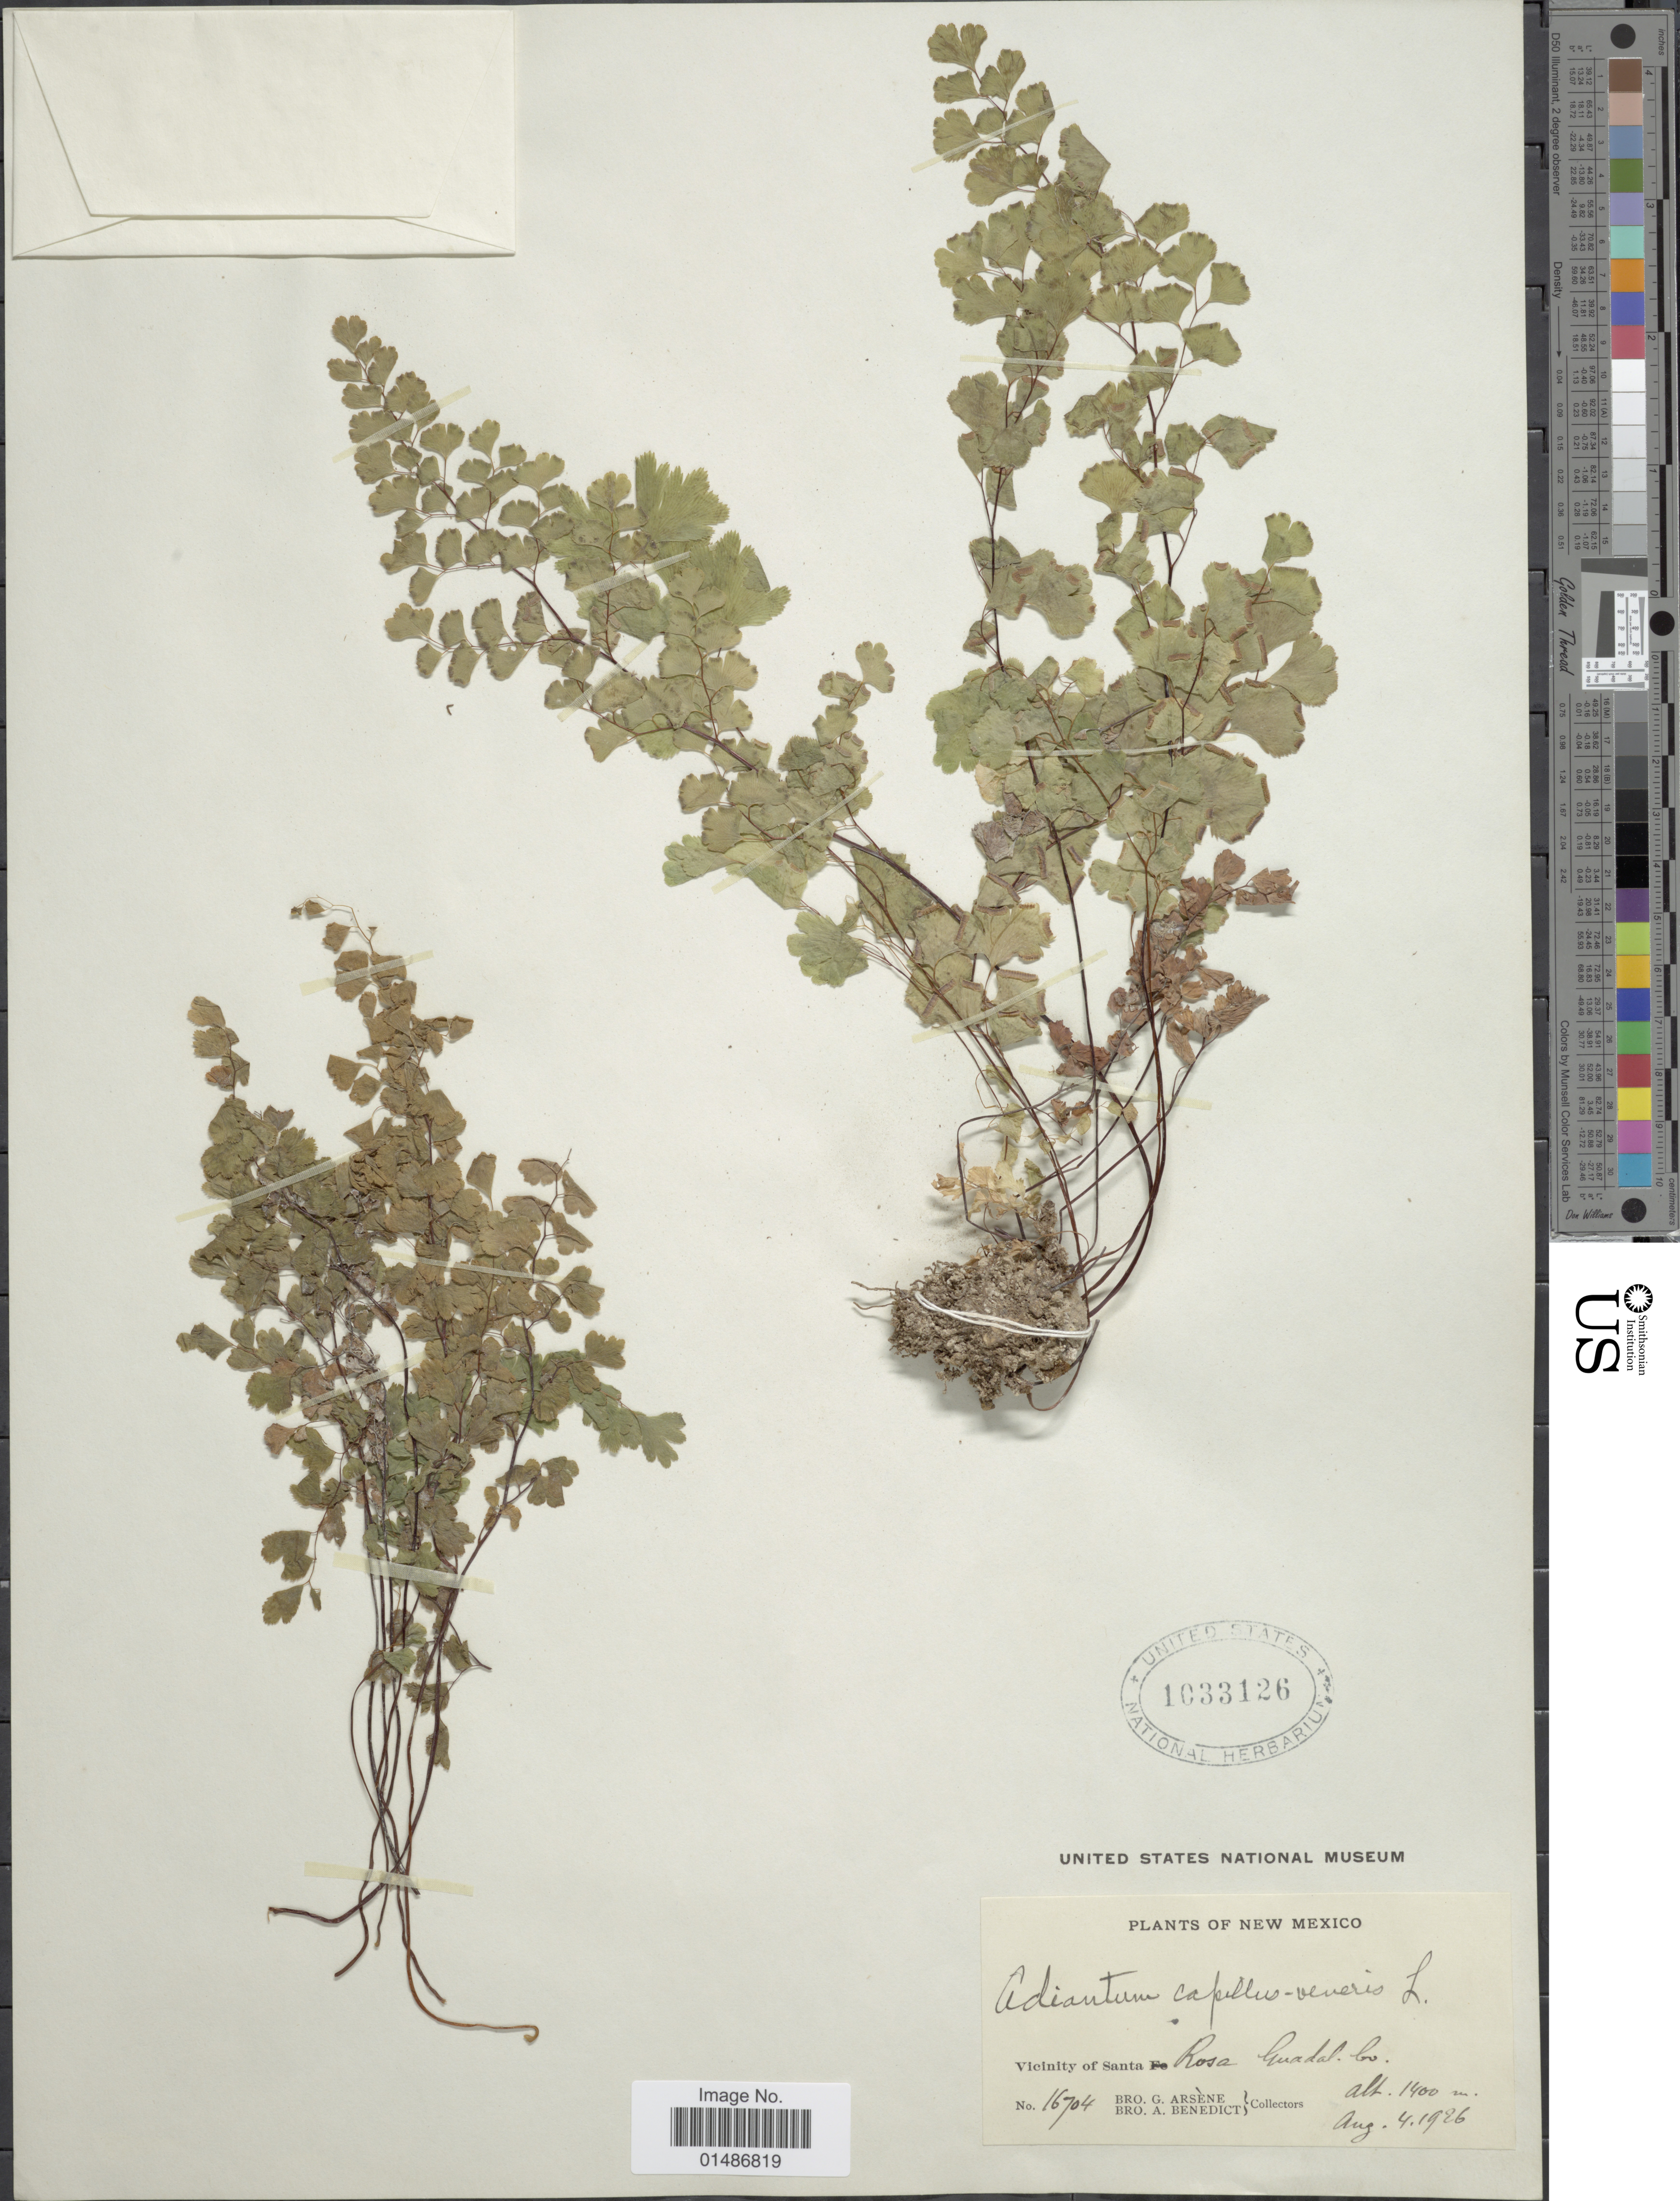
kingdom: Plantae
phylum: Tracheophyta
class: Polypodiopsida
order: Polypodiales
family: Pteridaceae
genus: Adiantum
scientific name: Adiantum capillus-veneris var. modestum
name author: (Underw.) Fernald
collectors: Bro. G. Arsène & Bro. Benedict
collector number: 16704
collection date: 1926-08-04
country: United States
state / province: New Mexico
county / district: Guadalupe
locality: Vicinity of Santa Rosa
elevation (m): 1400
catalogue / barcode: US 1033126